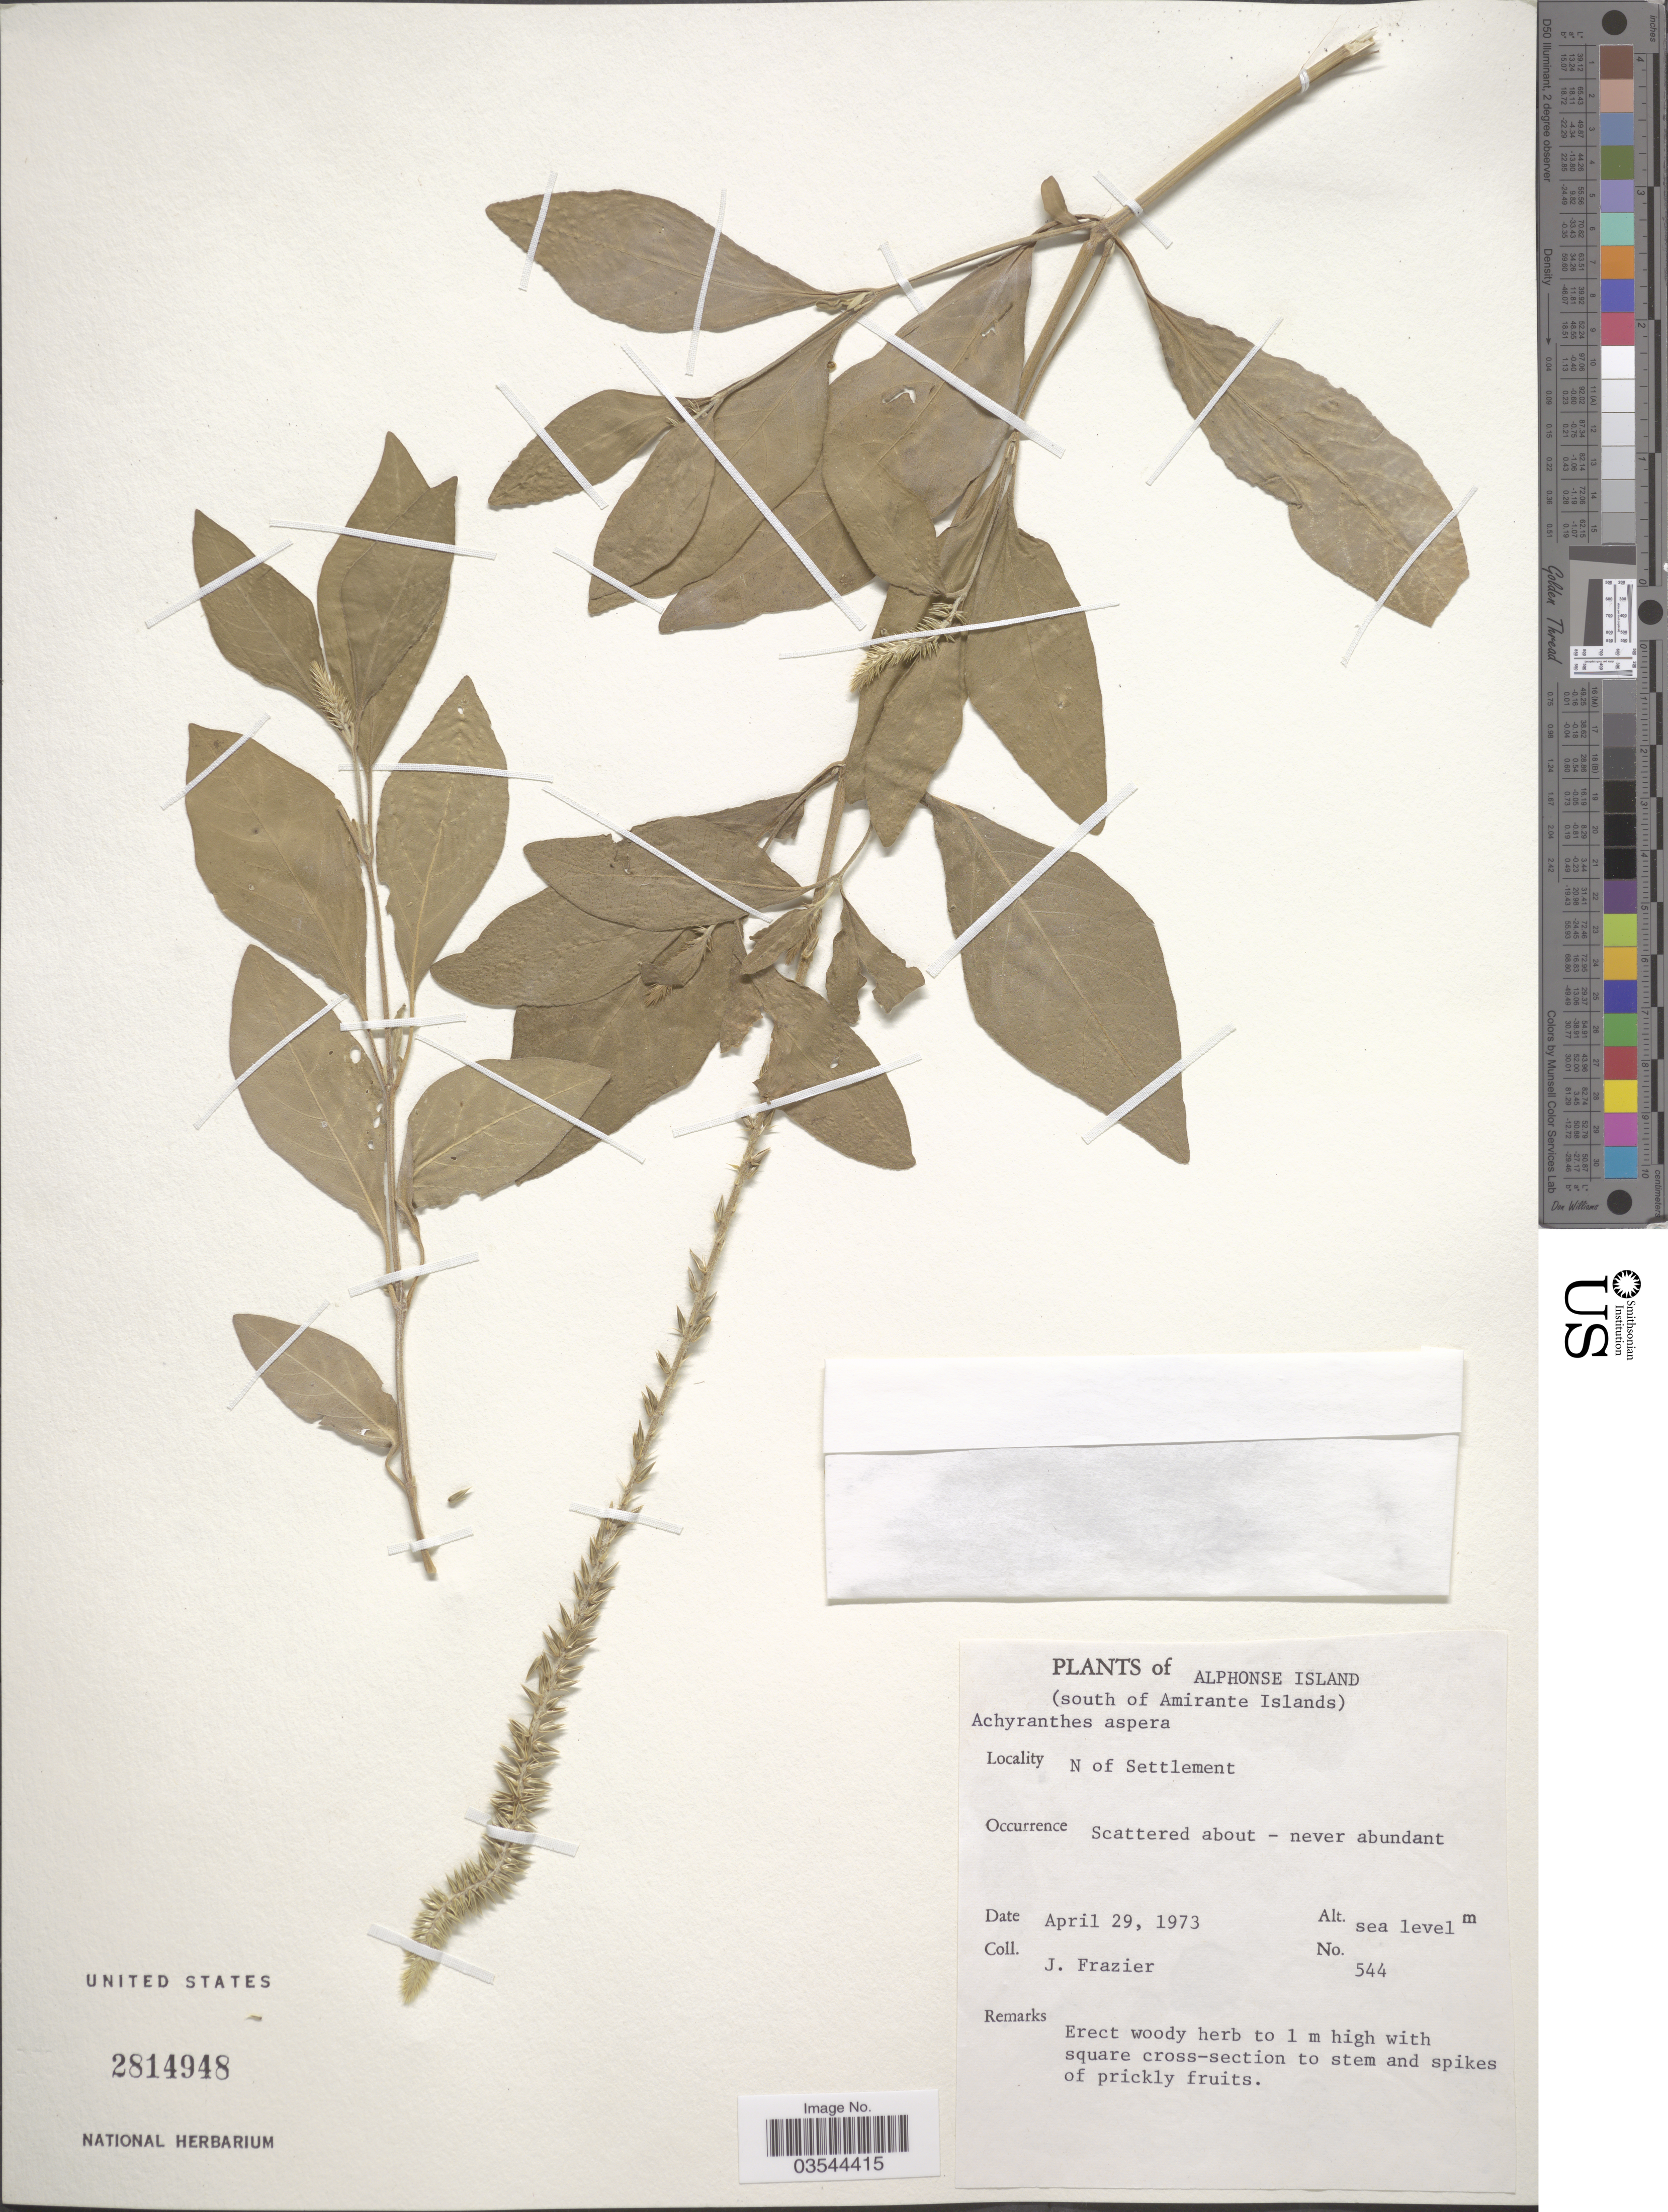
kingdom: Plantae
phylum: Tracheophyta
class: Magnoliopsida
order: Caryophyllales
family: Amaranthaceae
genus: Achyranthes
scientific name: Achyranthes aspera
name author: L.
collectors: J. Frazier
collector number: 544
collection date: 1973-04-29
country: Seychelles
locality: Alphonse Island. N of Settlement.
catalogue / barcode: US 2814948